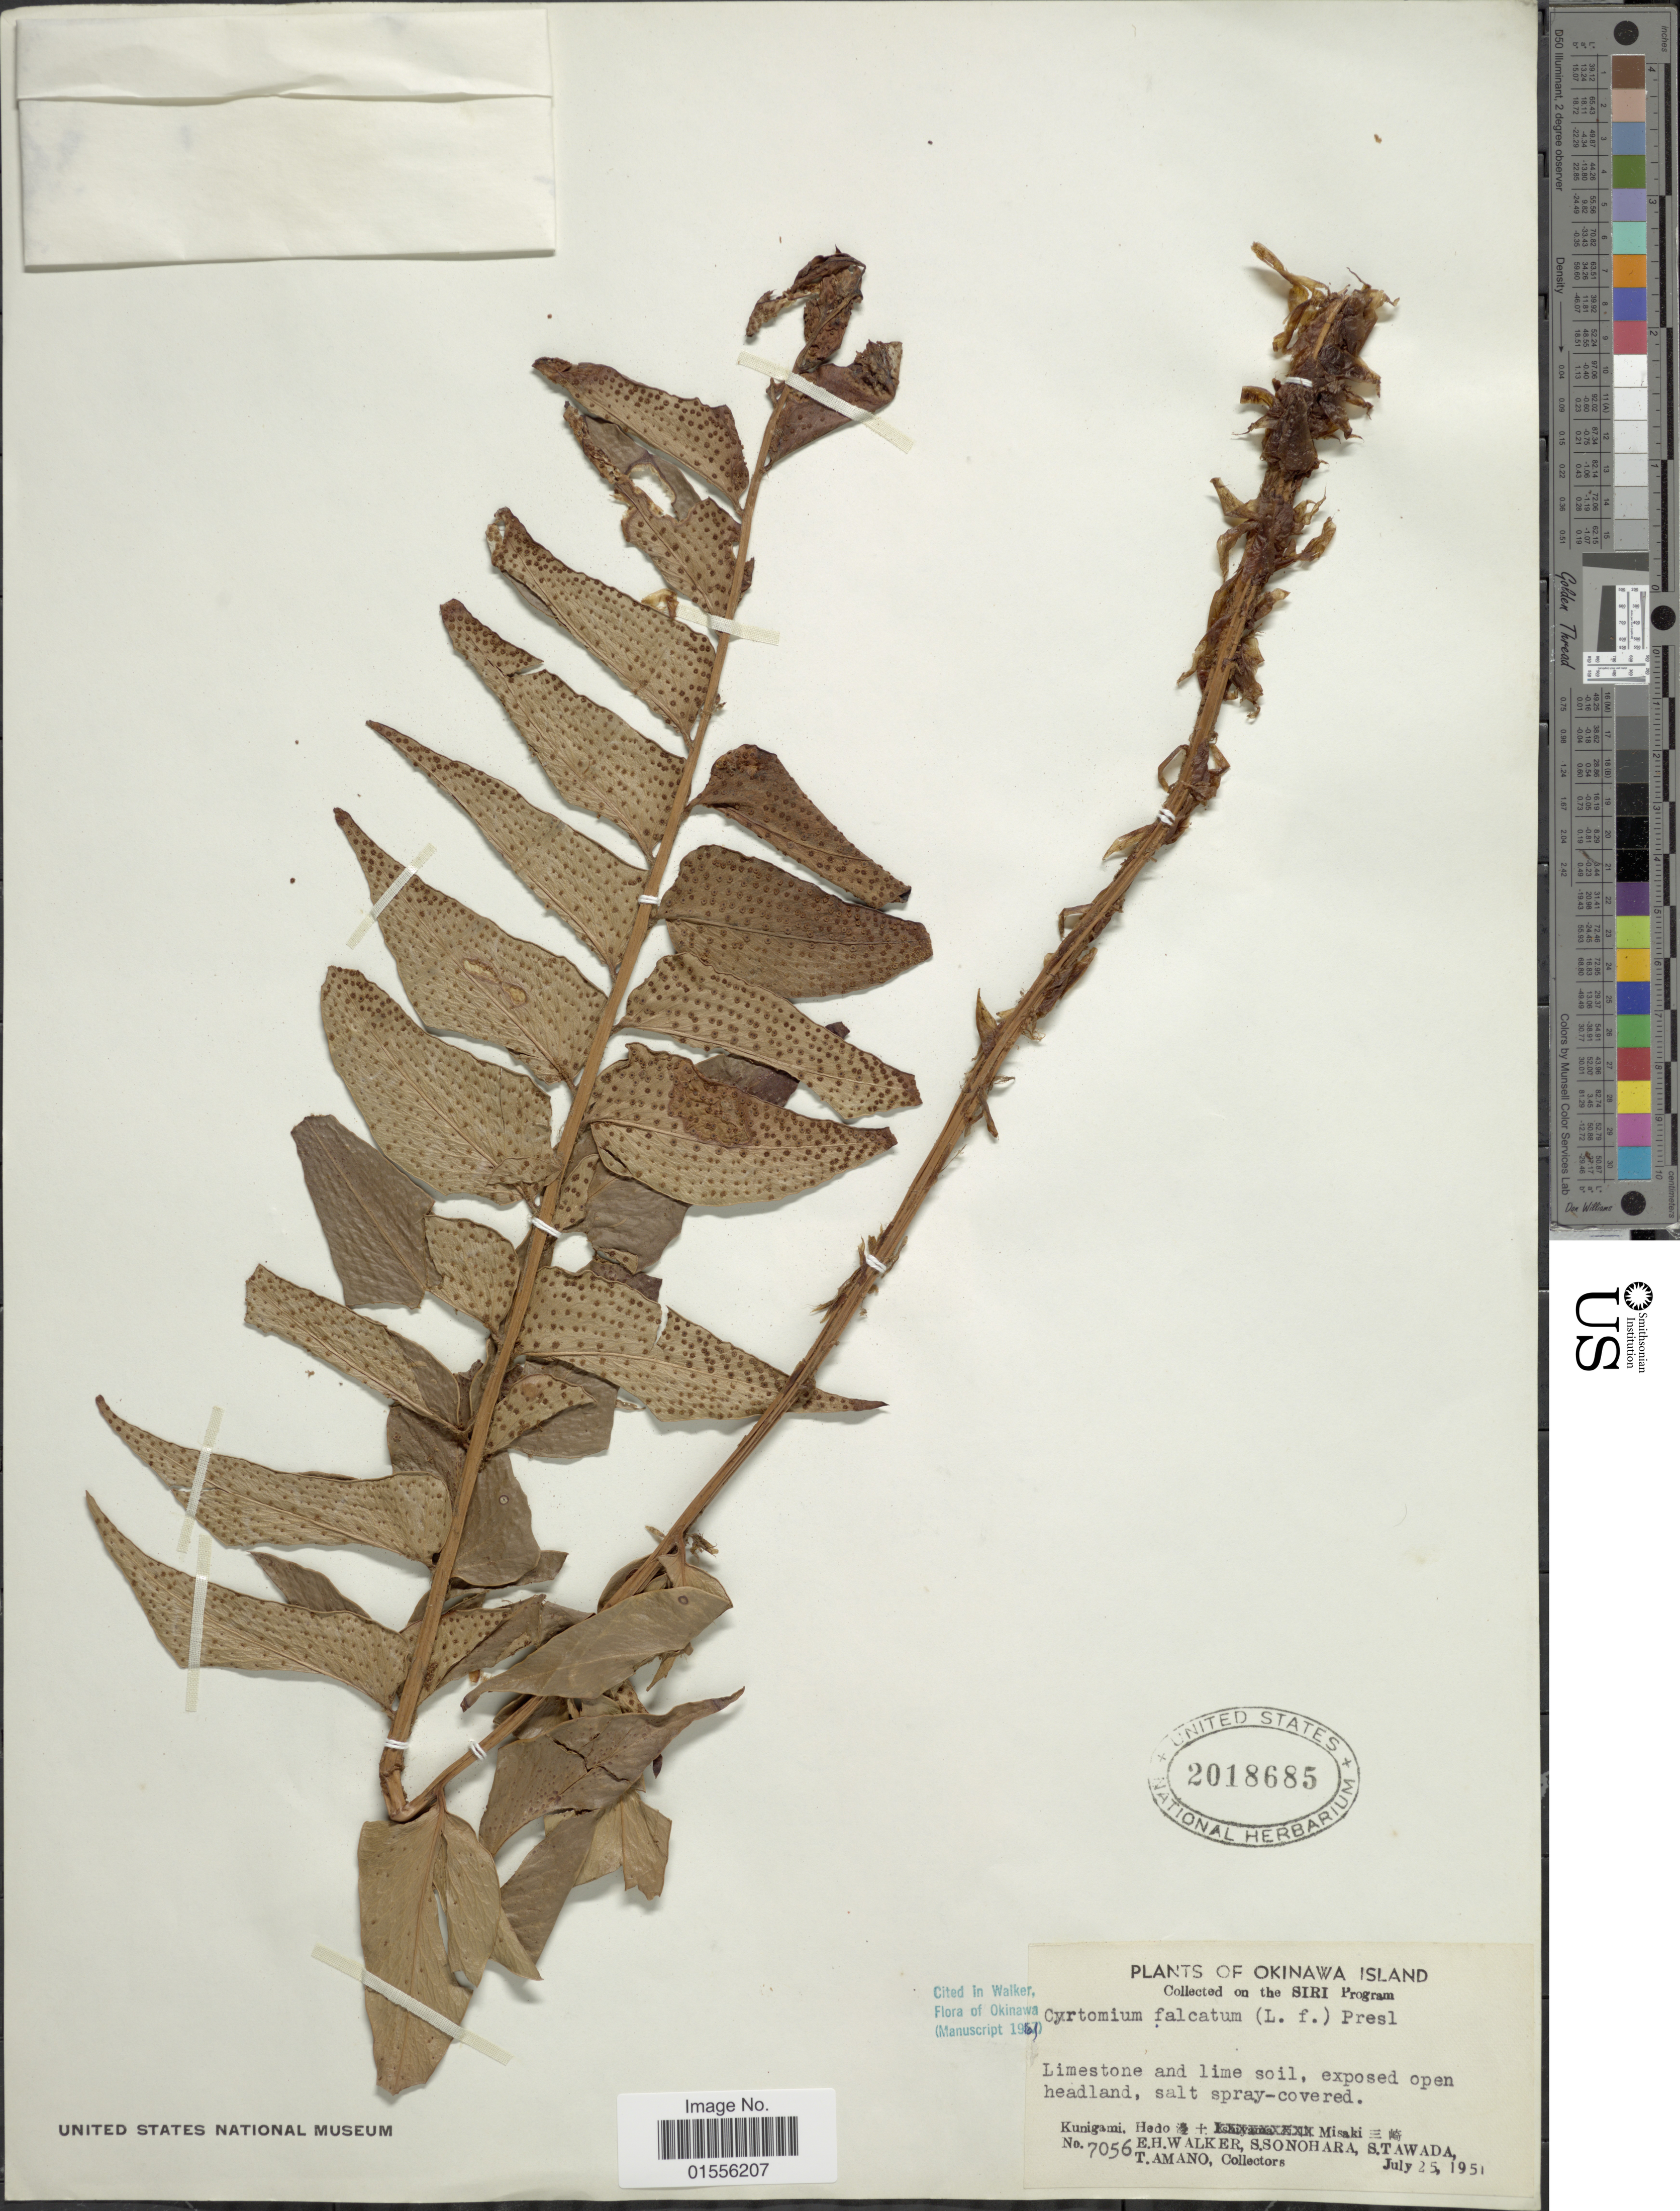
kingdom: Plantae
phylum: Tracheophyta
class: Polypodiopsida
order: Polypodiales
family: Dryopteridaceae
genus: Cyrtomium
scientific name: Cyrtomium falcatum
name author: (L. f.) C. Presl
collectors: E. H. Walker, S. Sonohara, S. Tawada & T. Amano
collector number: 7056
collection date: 1951-07-25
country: Japan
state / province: Okinawa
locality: Okinawa Island, Kunigami, Hedo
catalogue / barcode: US 2018685